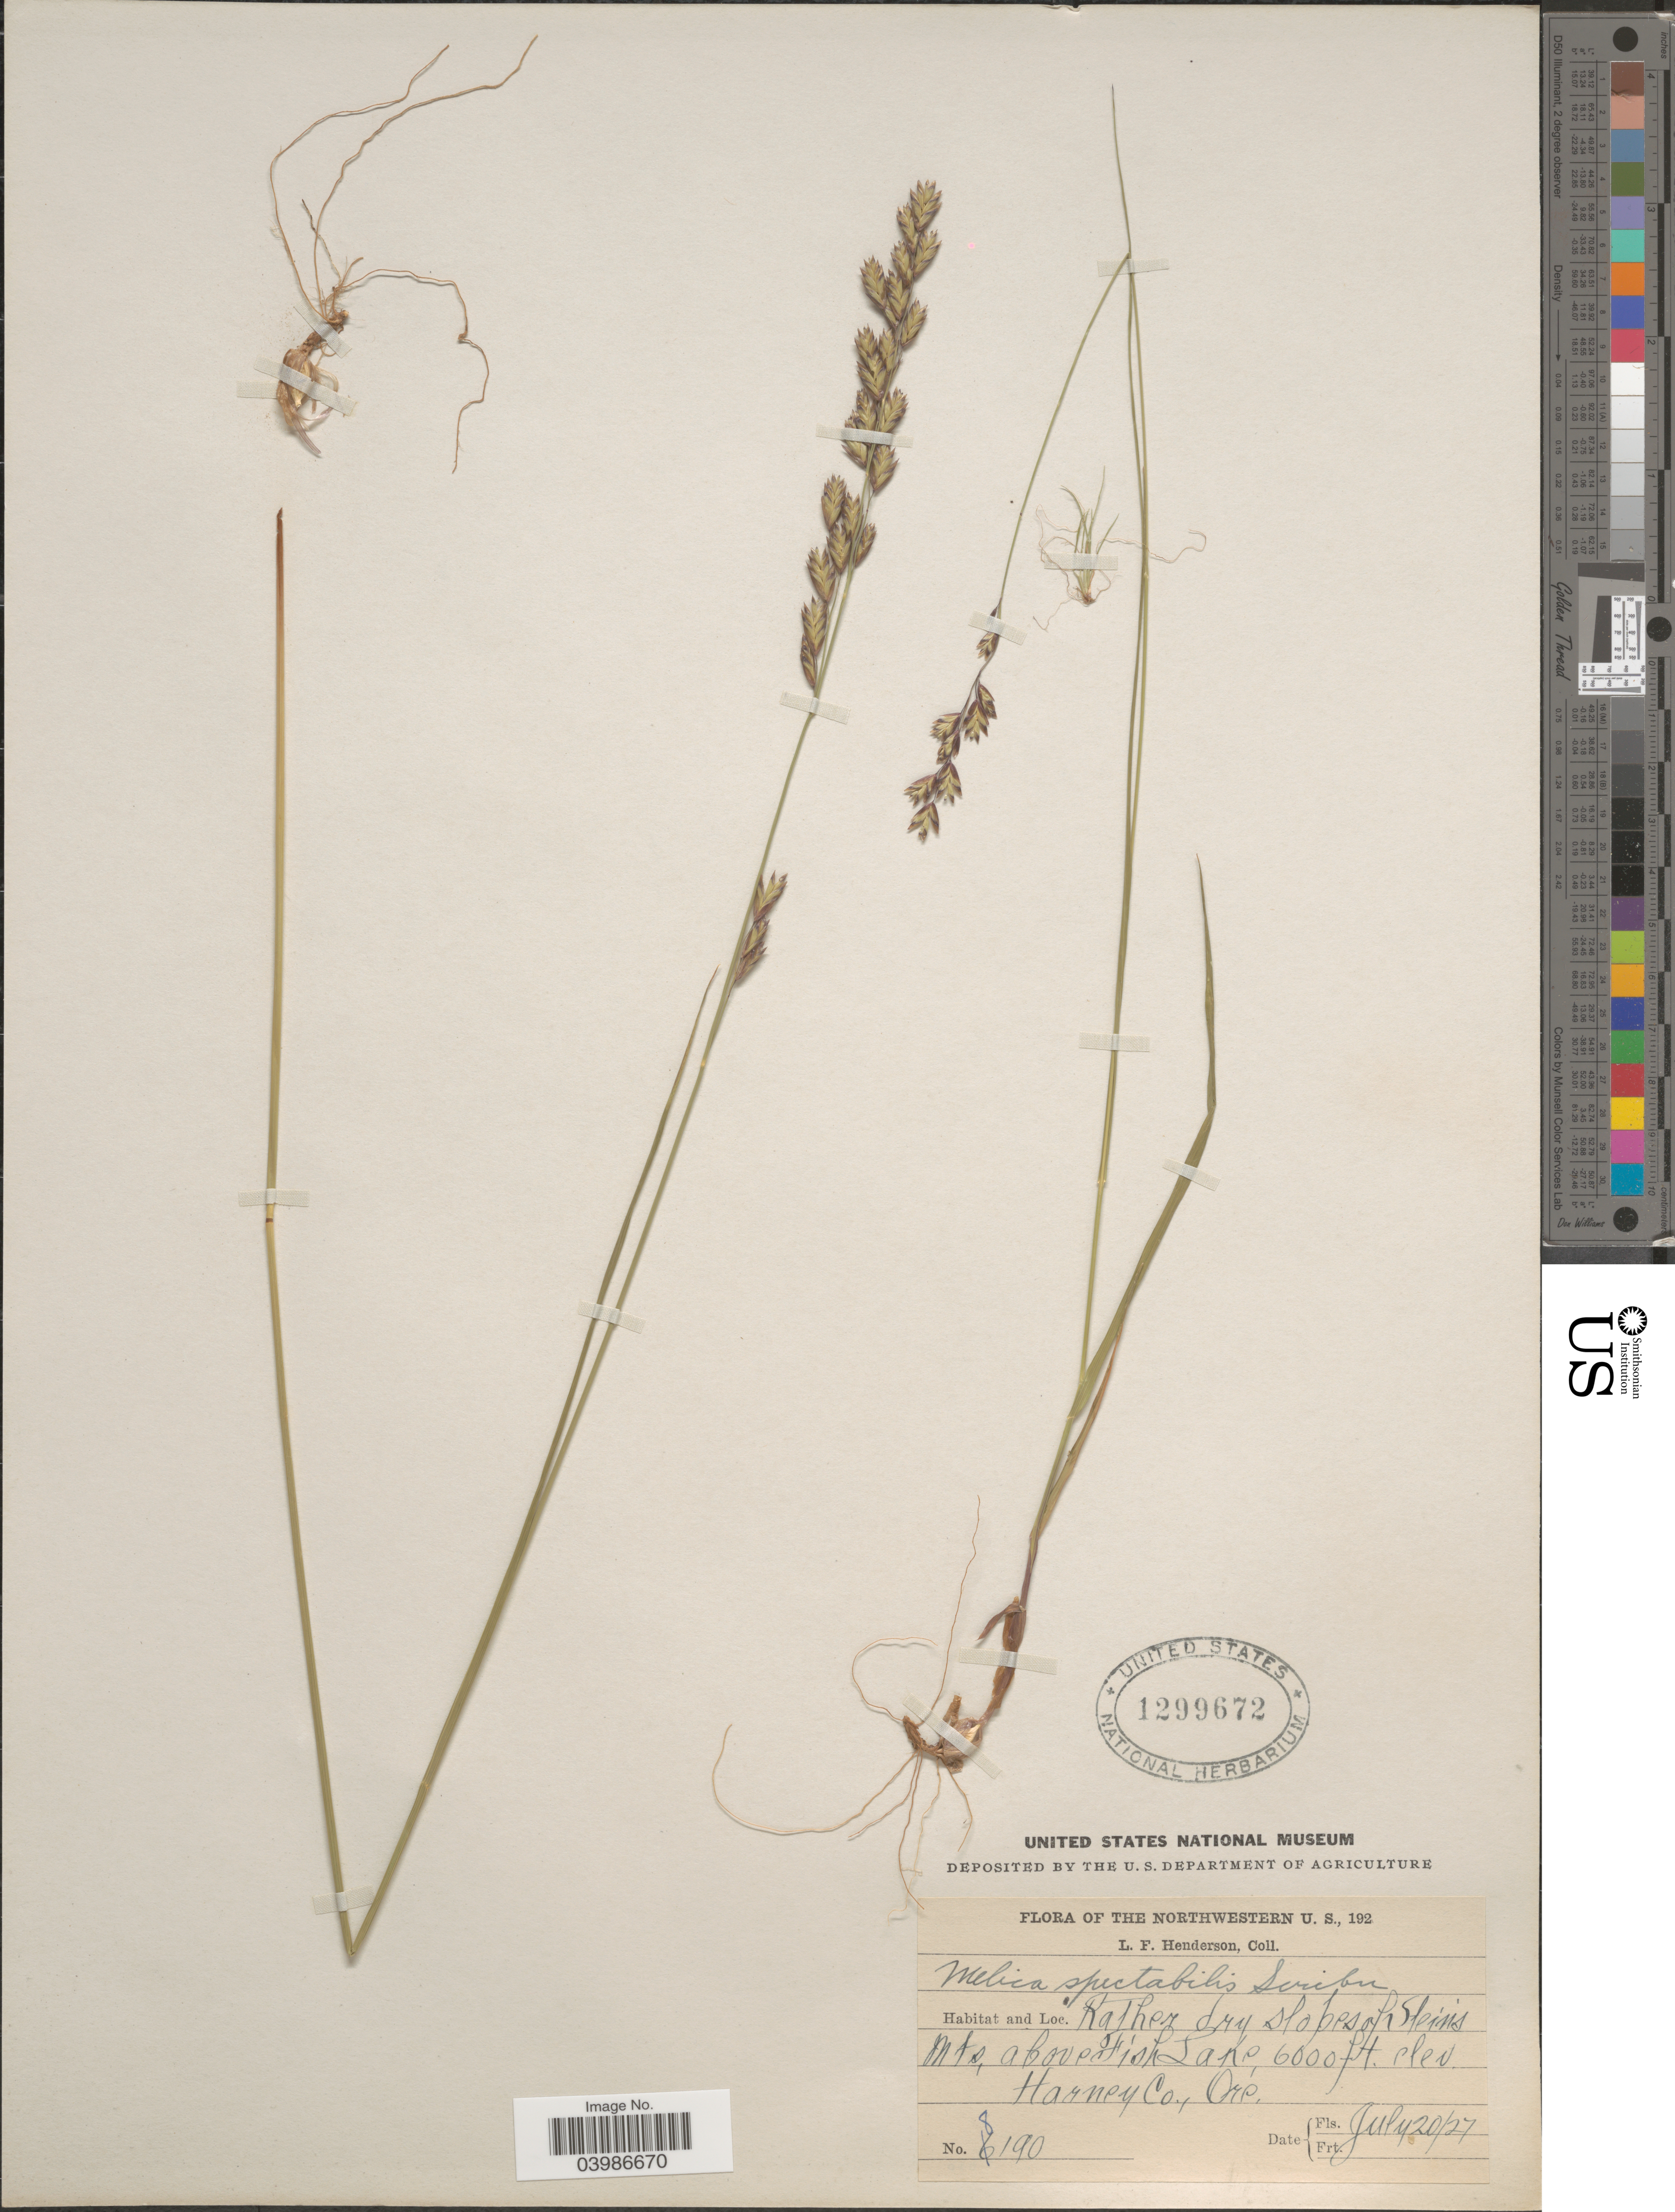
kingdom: Plantae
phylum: Tracheophyta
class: Liliopsida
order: Poales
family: Poaceae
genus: Melica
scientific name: Melica spectabilis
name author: Scribn.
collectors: L. Henderson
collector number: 8190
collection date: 1927-07-20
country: United States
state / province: Oregon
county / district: Harney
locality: The Northwestern U.S. Rather dry slopes of Steins Mts, above Fish Lake, Harney Co.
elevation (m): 1829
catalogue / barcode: US 1299672